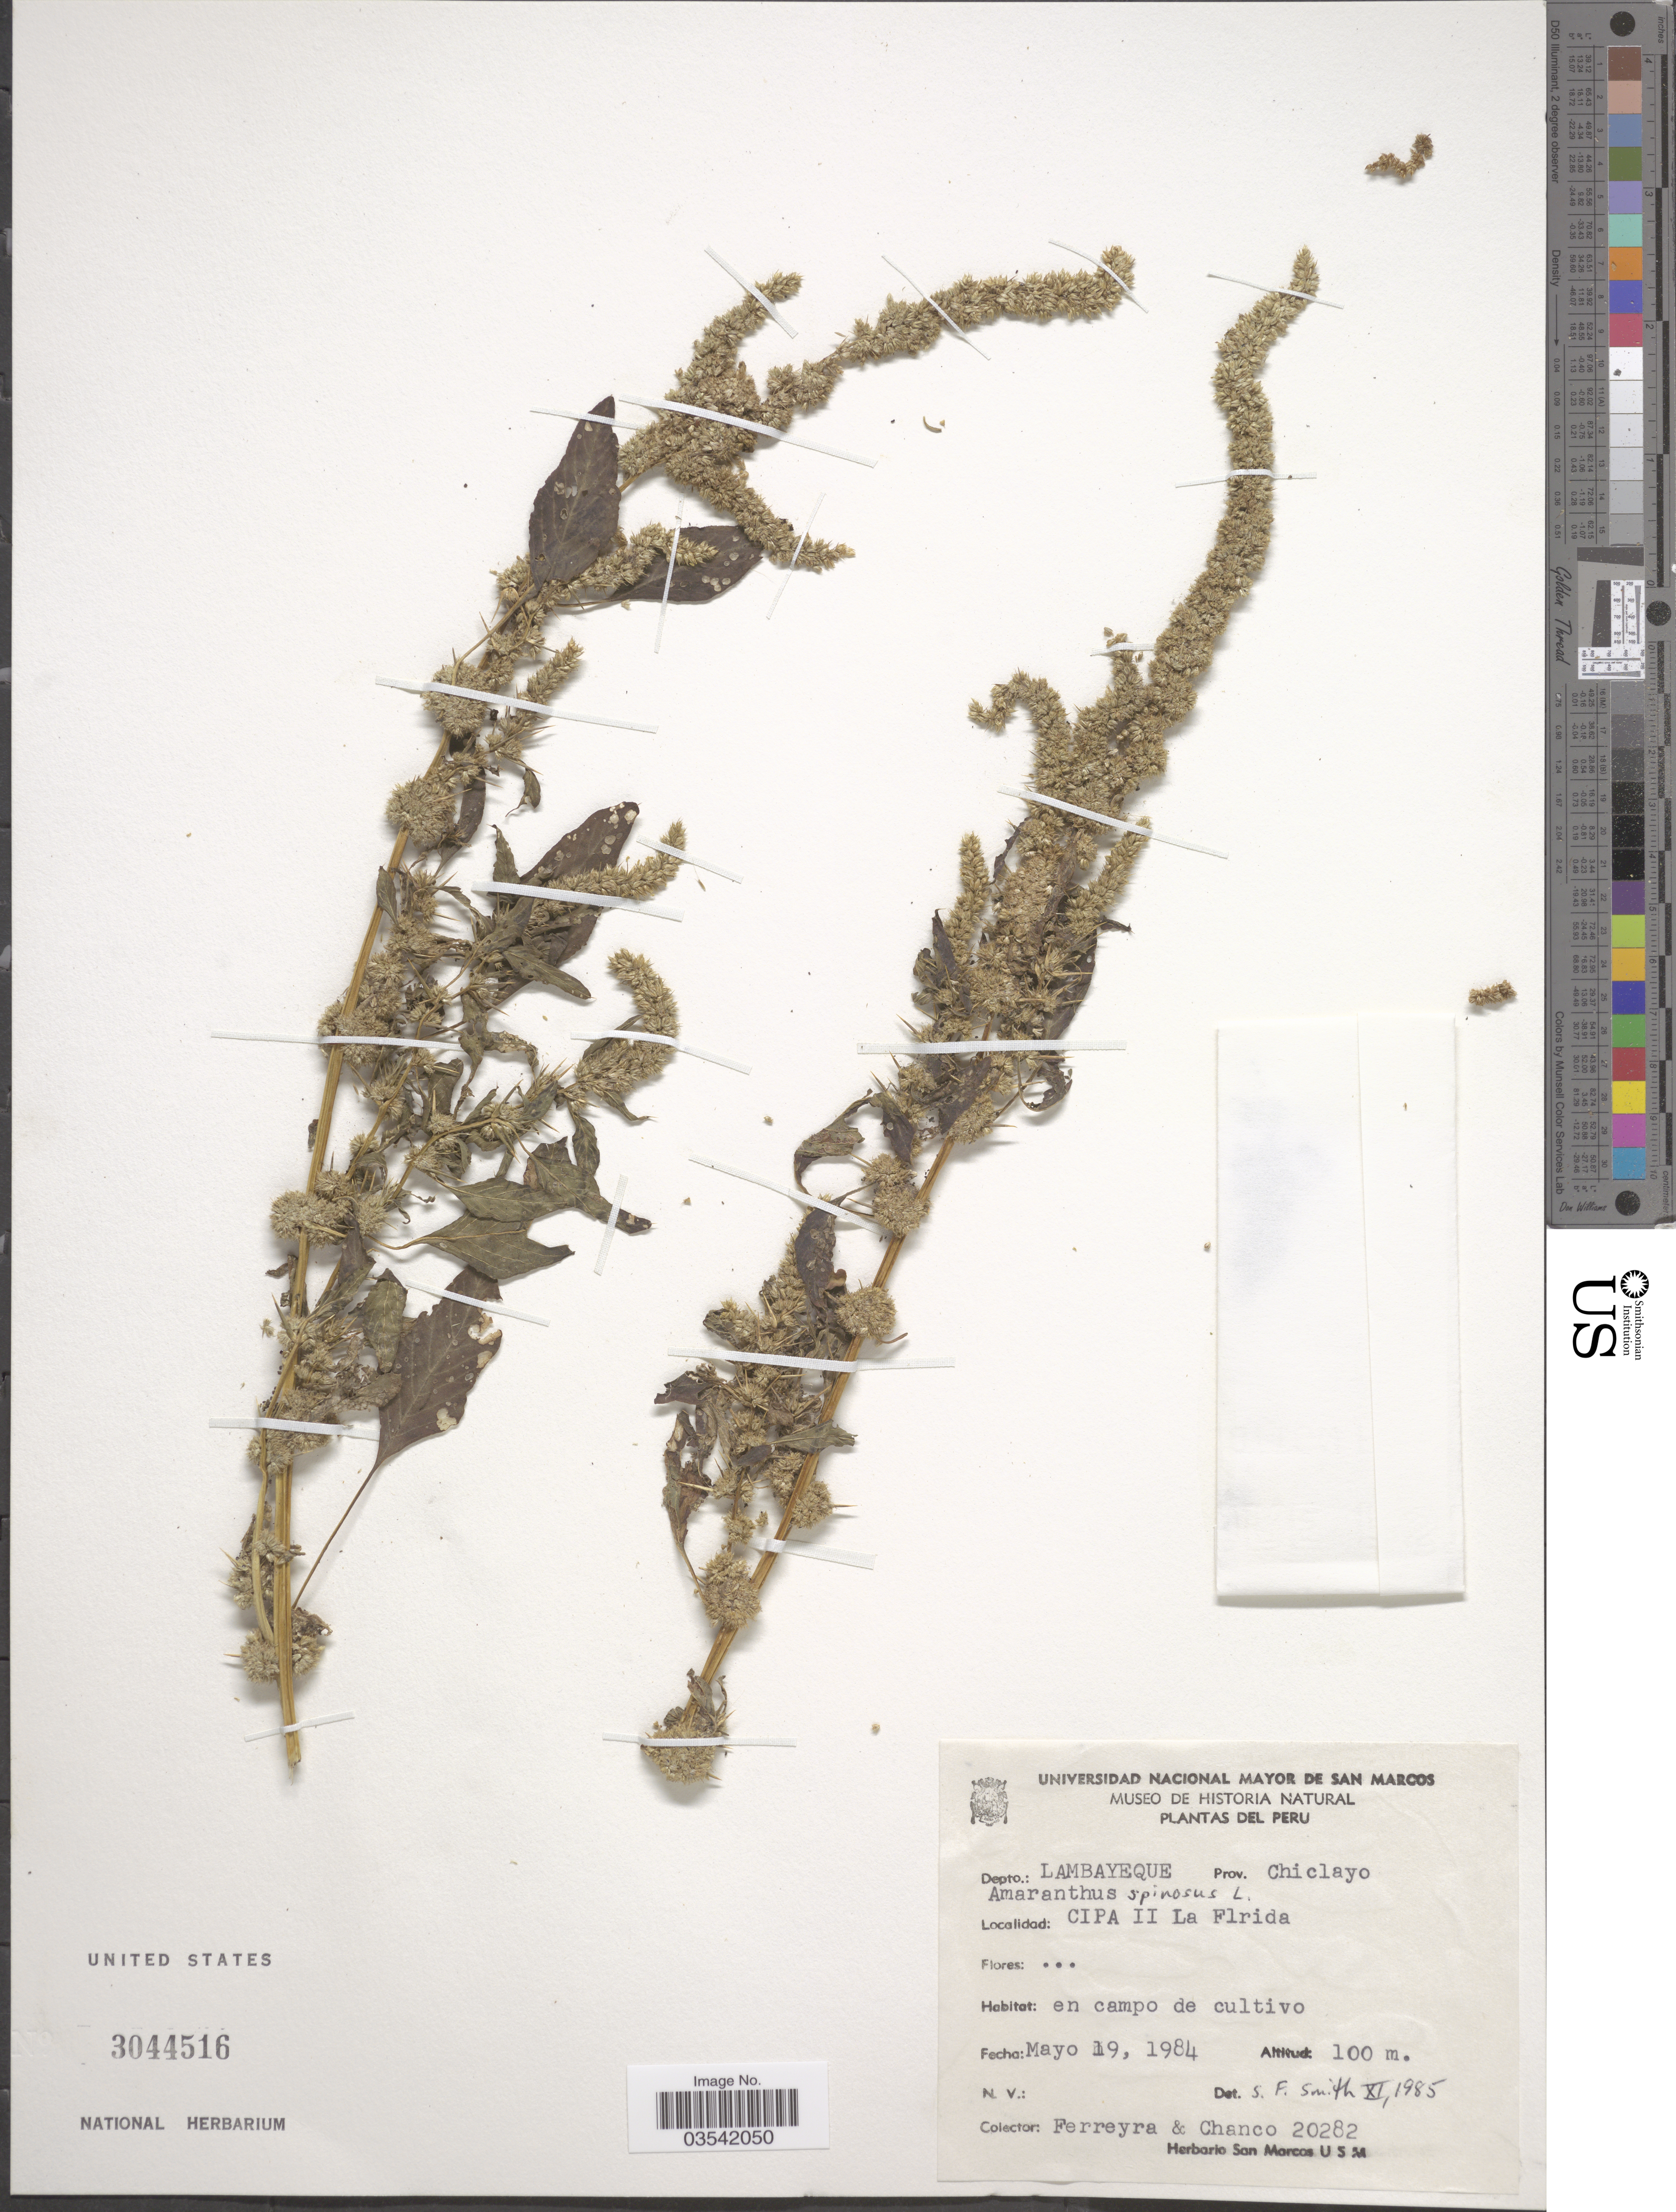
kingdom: Plantae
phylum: Tracheophyta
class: Magnoliopsida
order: Caryophyllales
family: Amaranthaceae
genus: Amaranthus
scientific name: Amaranthus spinosus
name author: L.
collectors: Ferreyra & -. Chanco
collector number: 20282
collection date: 1984-05-19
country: Peru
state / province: Lambayeque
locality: Depto.: Lambayeque Prov. Chiclayo. Cipa II La Flrida.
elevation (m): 100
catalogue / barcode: US 3044516